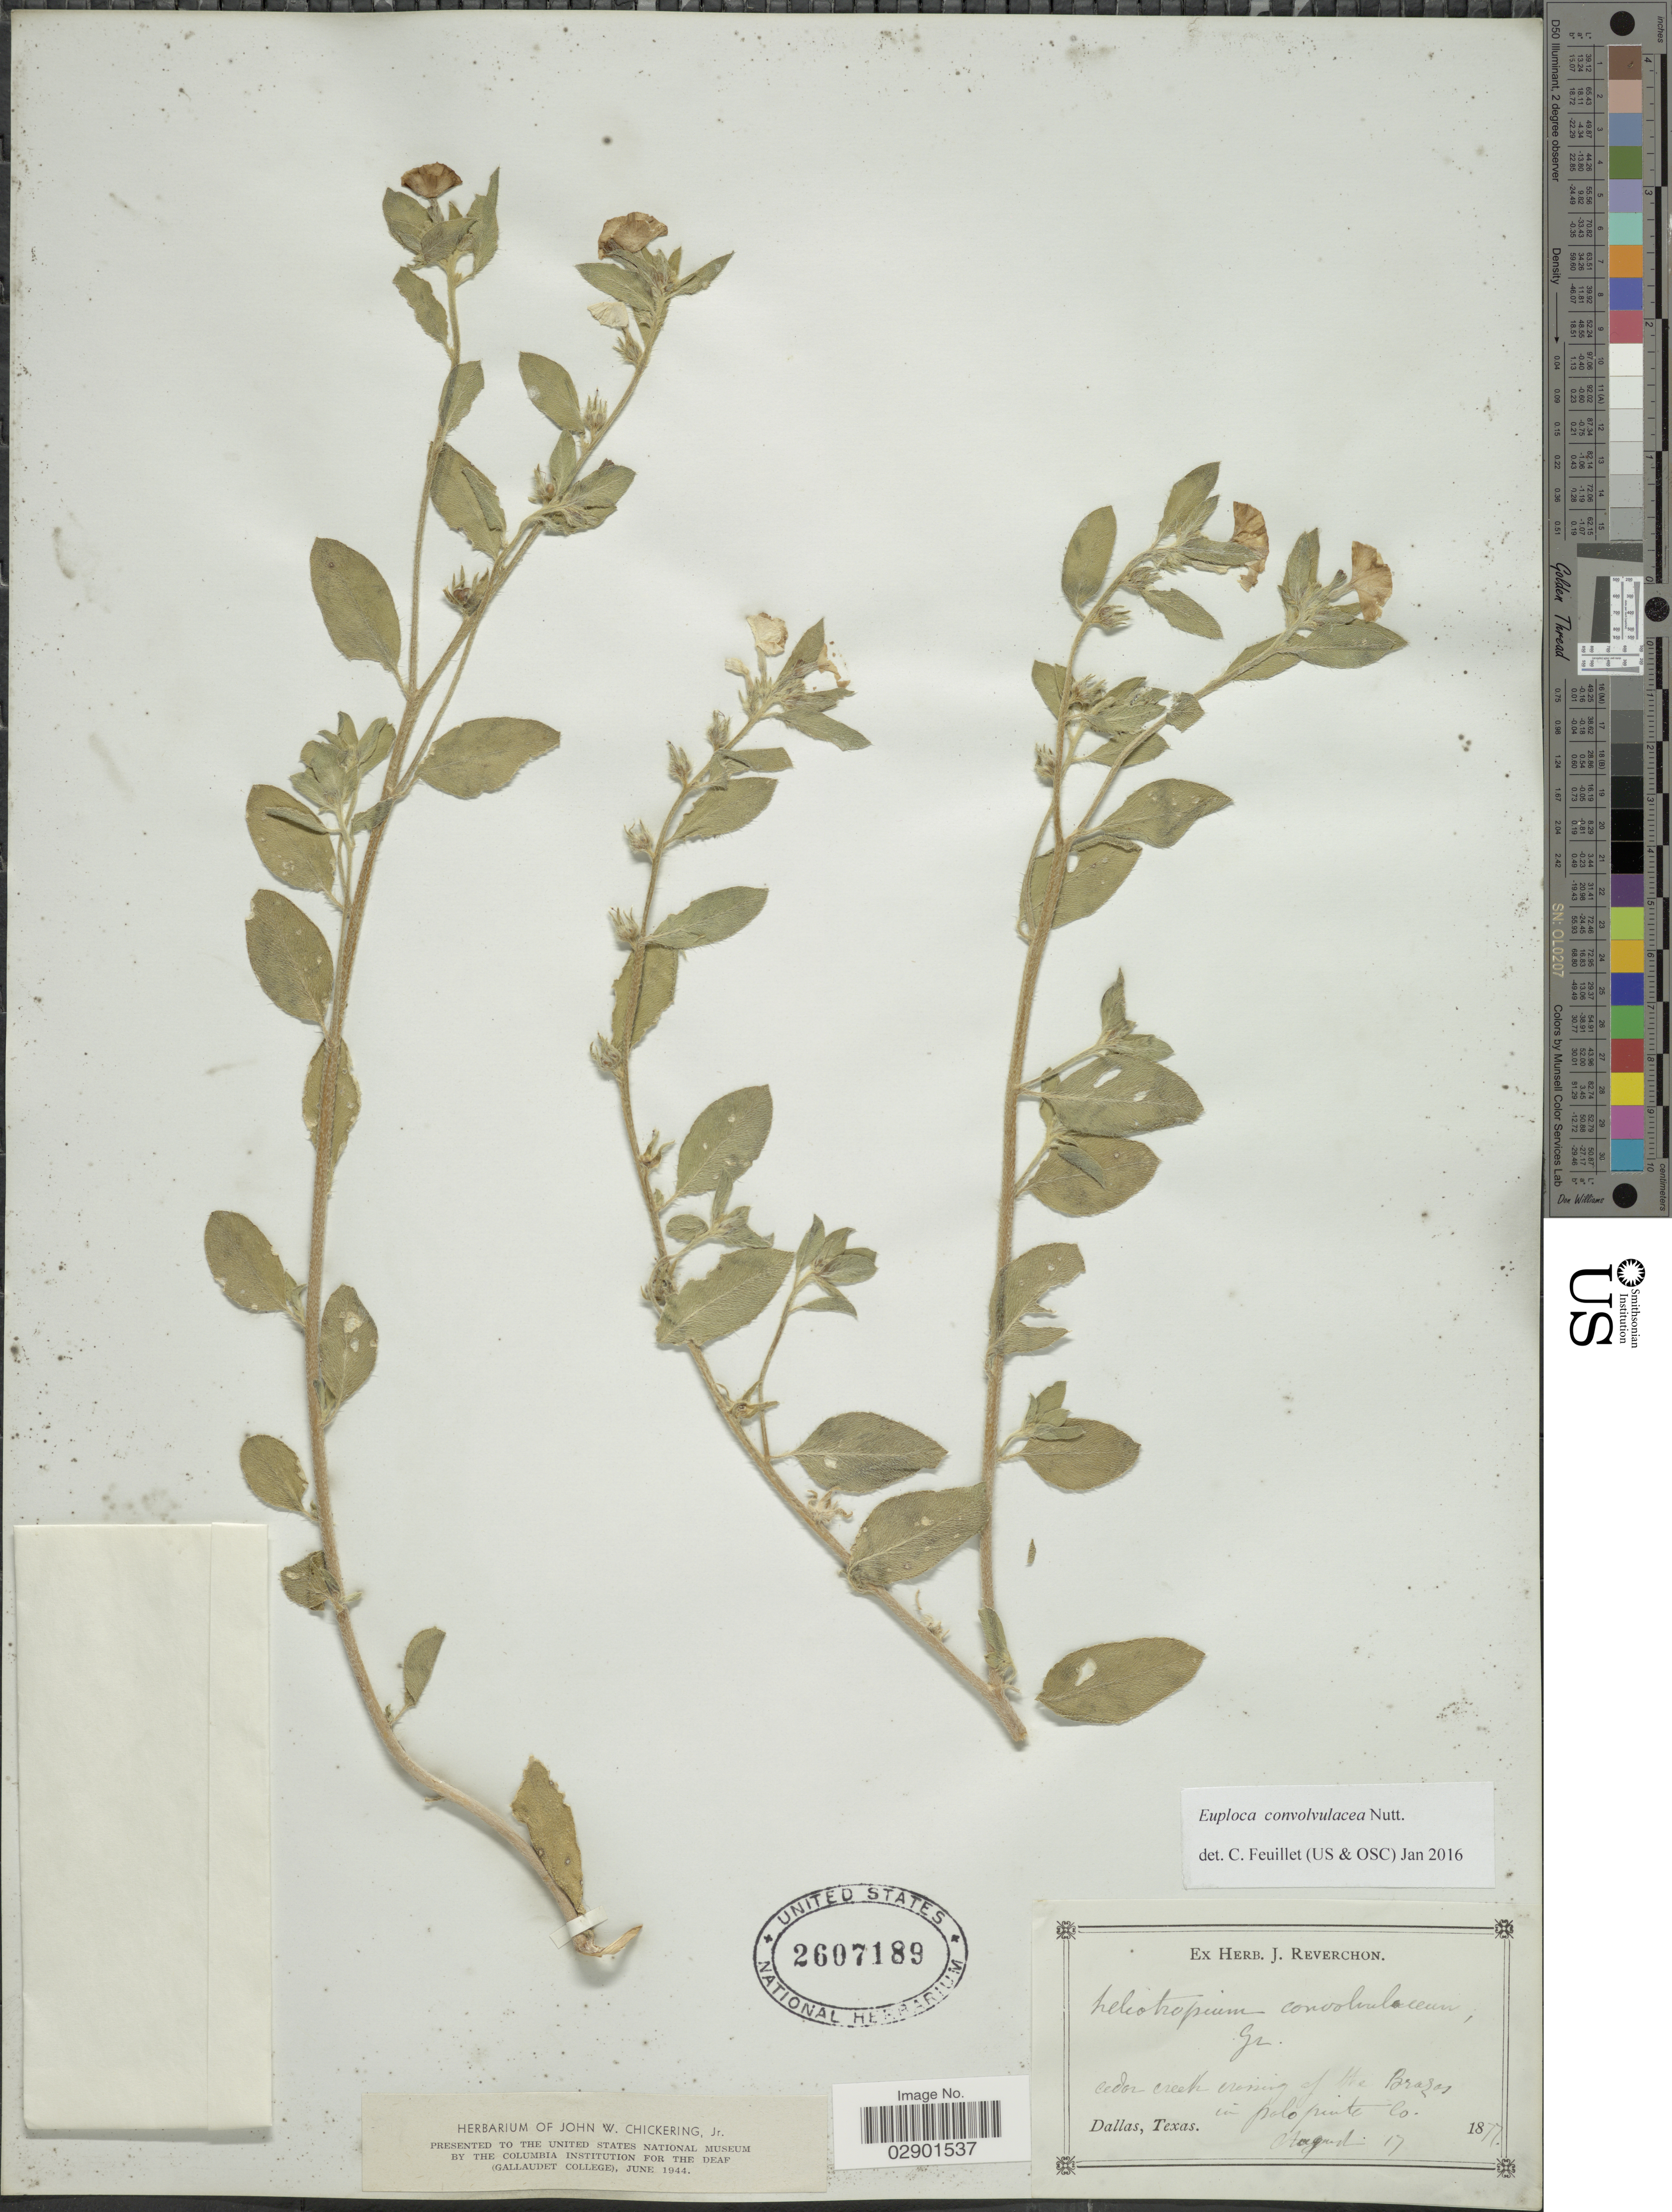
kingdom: Plantae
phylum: Tracheophyta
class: Magnoliopsida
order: Boraginales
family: Heliotropiaceae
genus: Euploca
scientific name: Euploca convolvulacea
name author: Nutt.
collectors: ex herb. J. Reverchon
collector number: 17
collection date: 1877-08-17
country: United States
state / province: Texas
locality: Cedar Creek crossing of the Brazas in Palo Pinto Co. Dallas.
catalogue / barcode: US 2607189